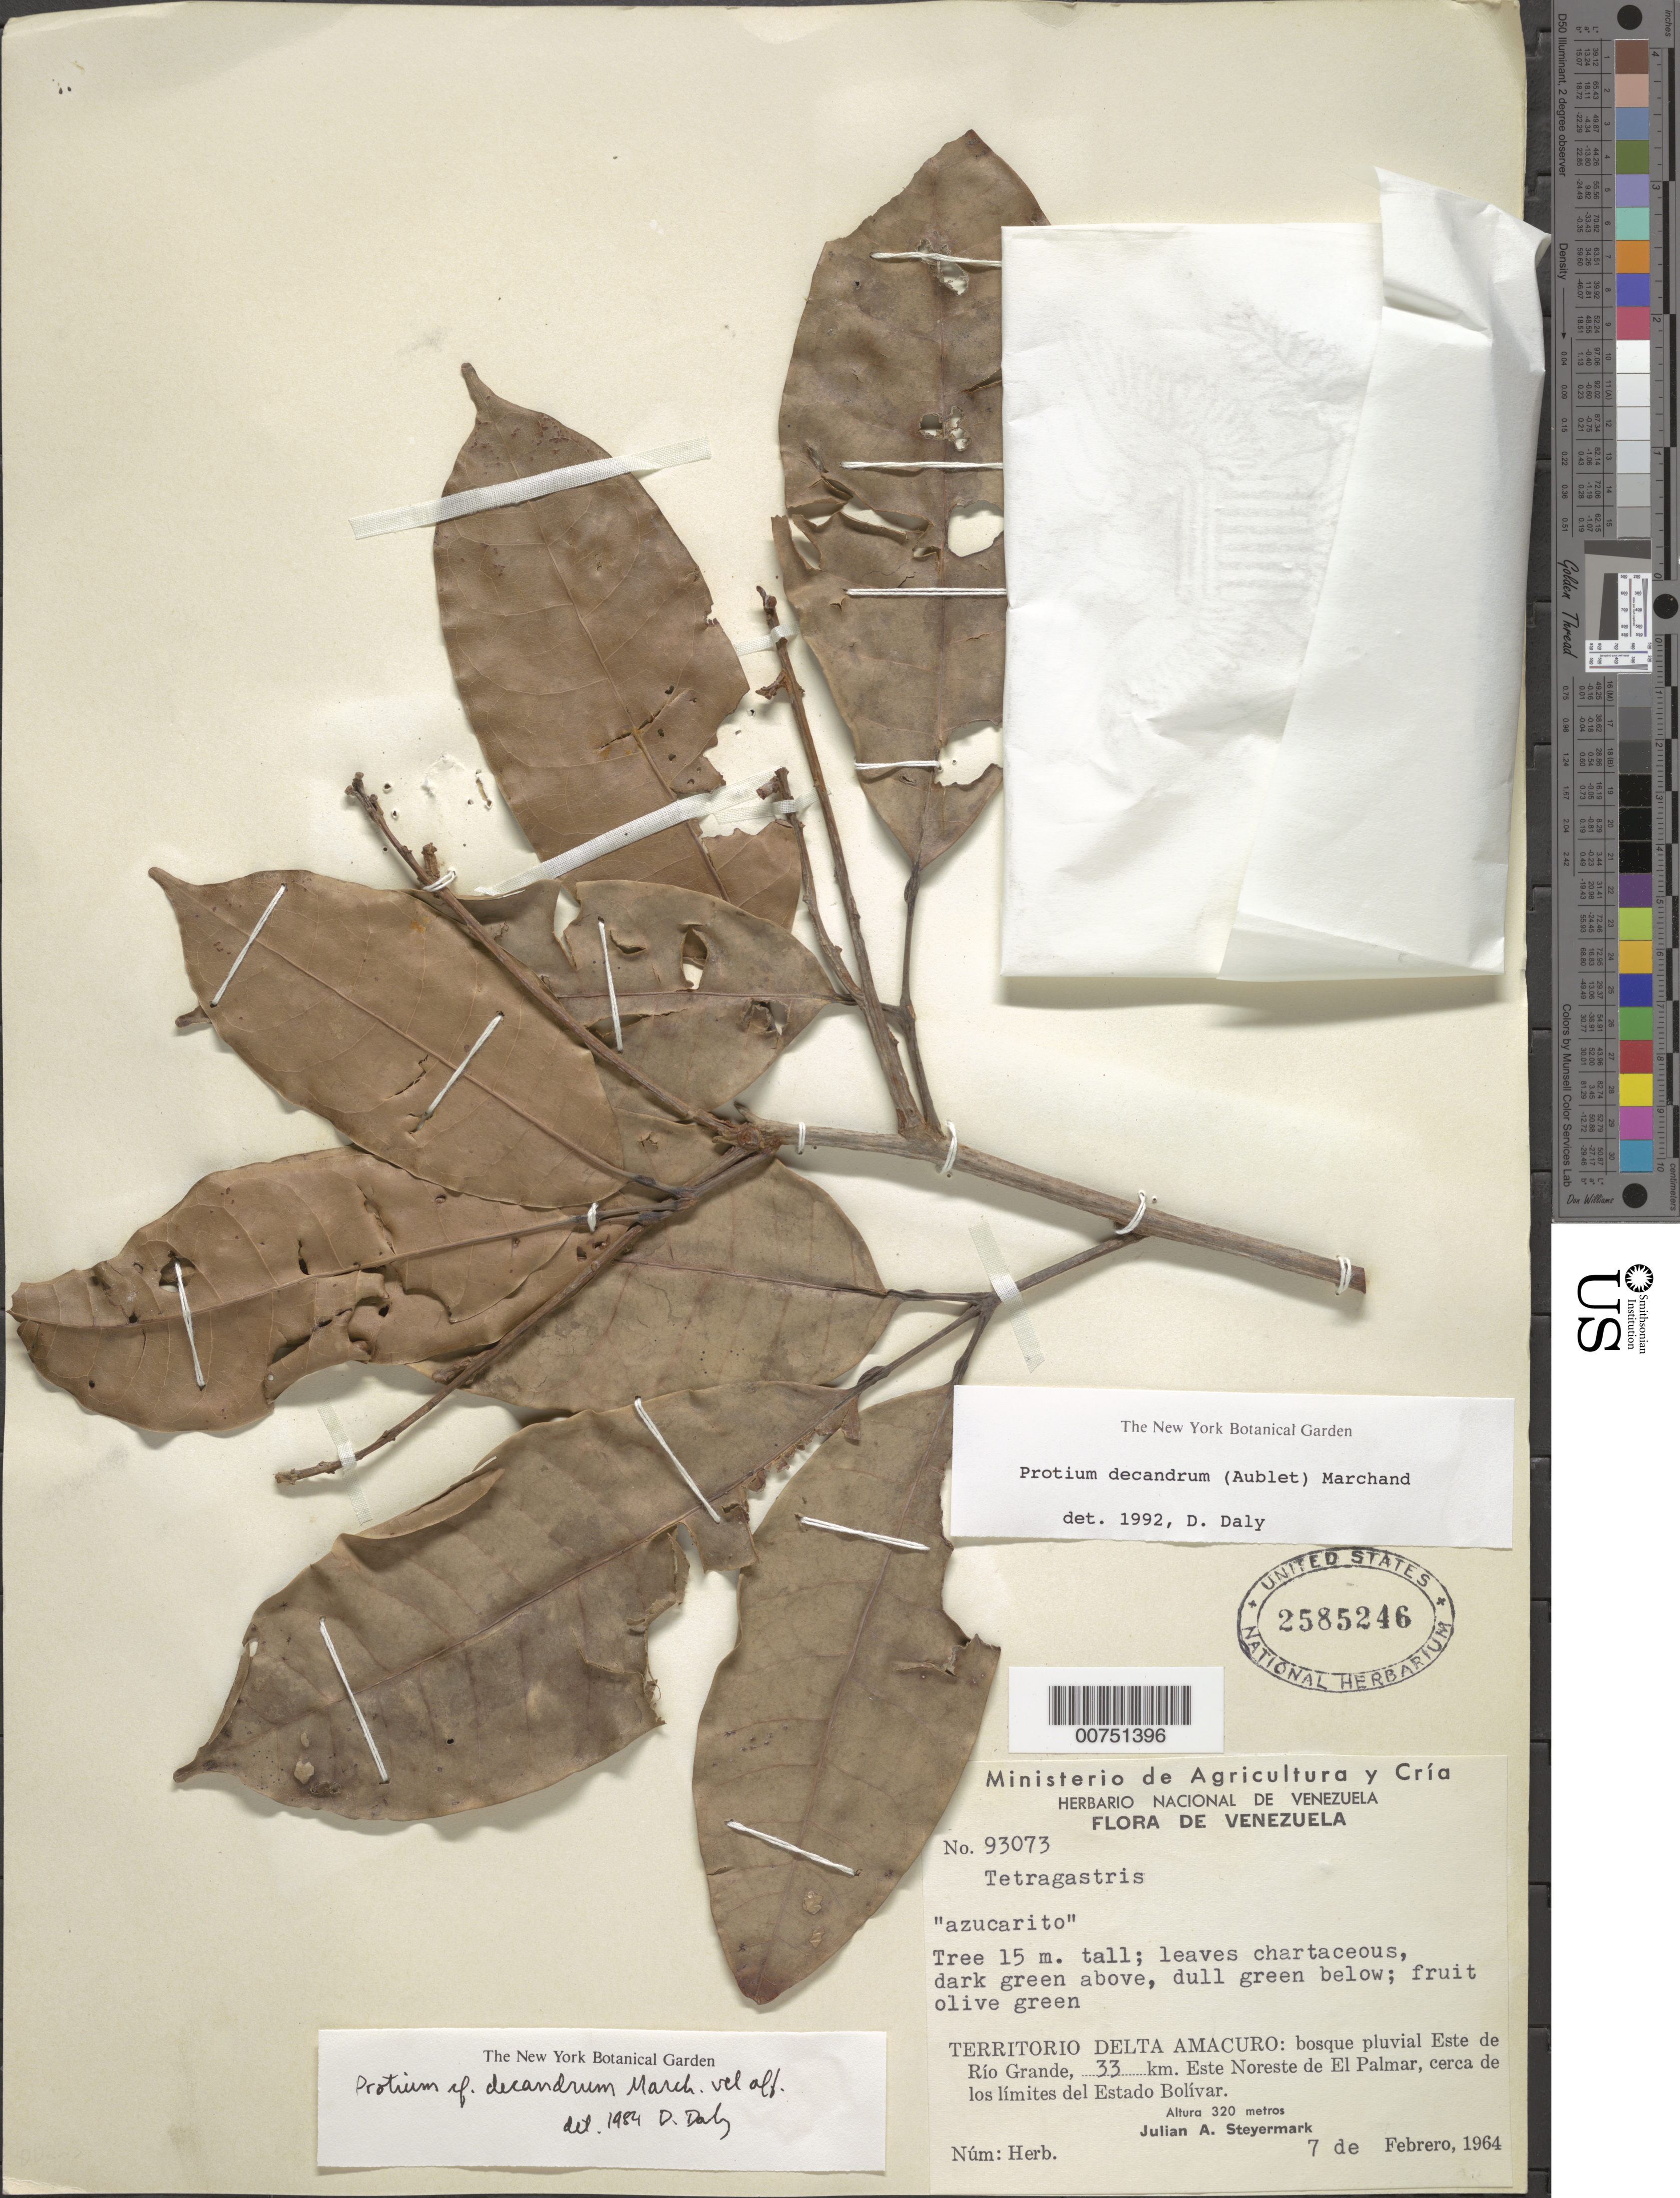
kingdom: Plantae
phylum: Tracheophyta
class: Magnoliopsida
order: Sapindales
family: Burseraceae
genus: Protium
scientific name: Protium decandrum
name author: (Aubl.) Marchand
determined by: Daly, D. C.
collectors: J. Steyermark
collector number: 93073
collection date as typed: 7-Feb-64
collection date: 1964-02-07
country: Venezuela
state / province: Delta Amacuro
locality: Este de Río Grande, 33 km ENE de El Palmar, cerca de los limites del Estado Bolívar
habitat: Bosque pluvial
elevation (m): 320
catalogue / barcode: US 2585246